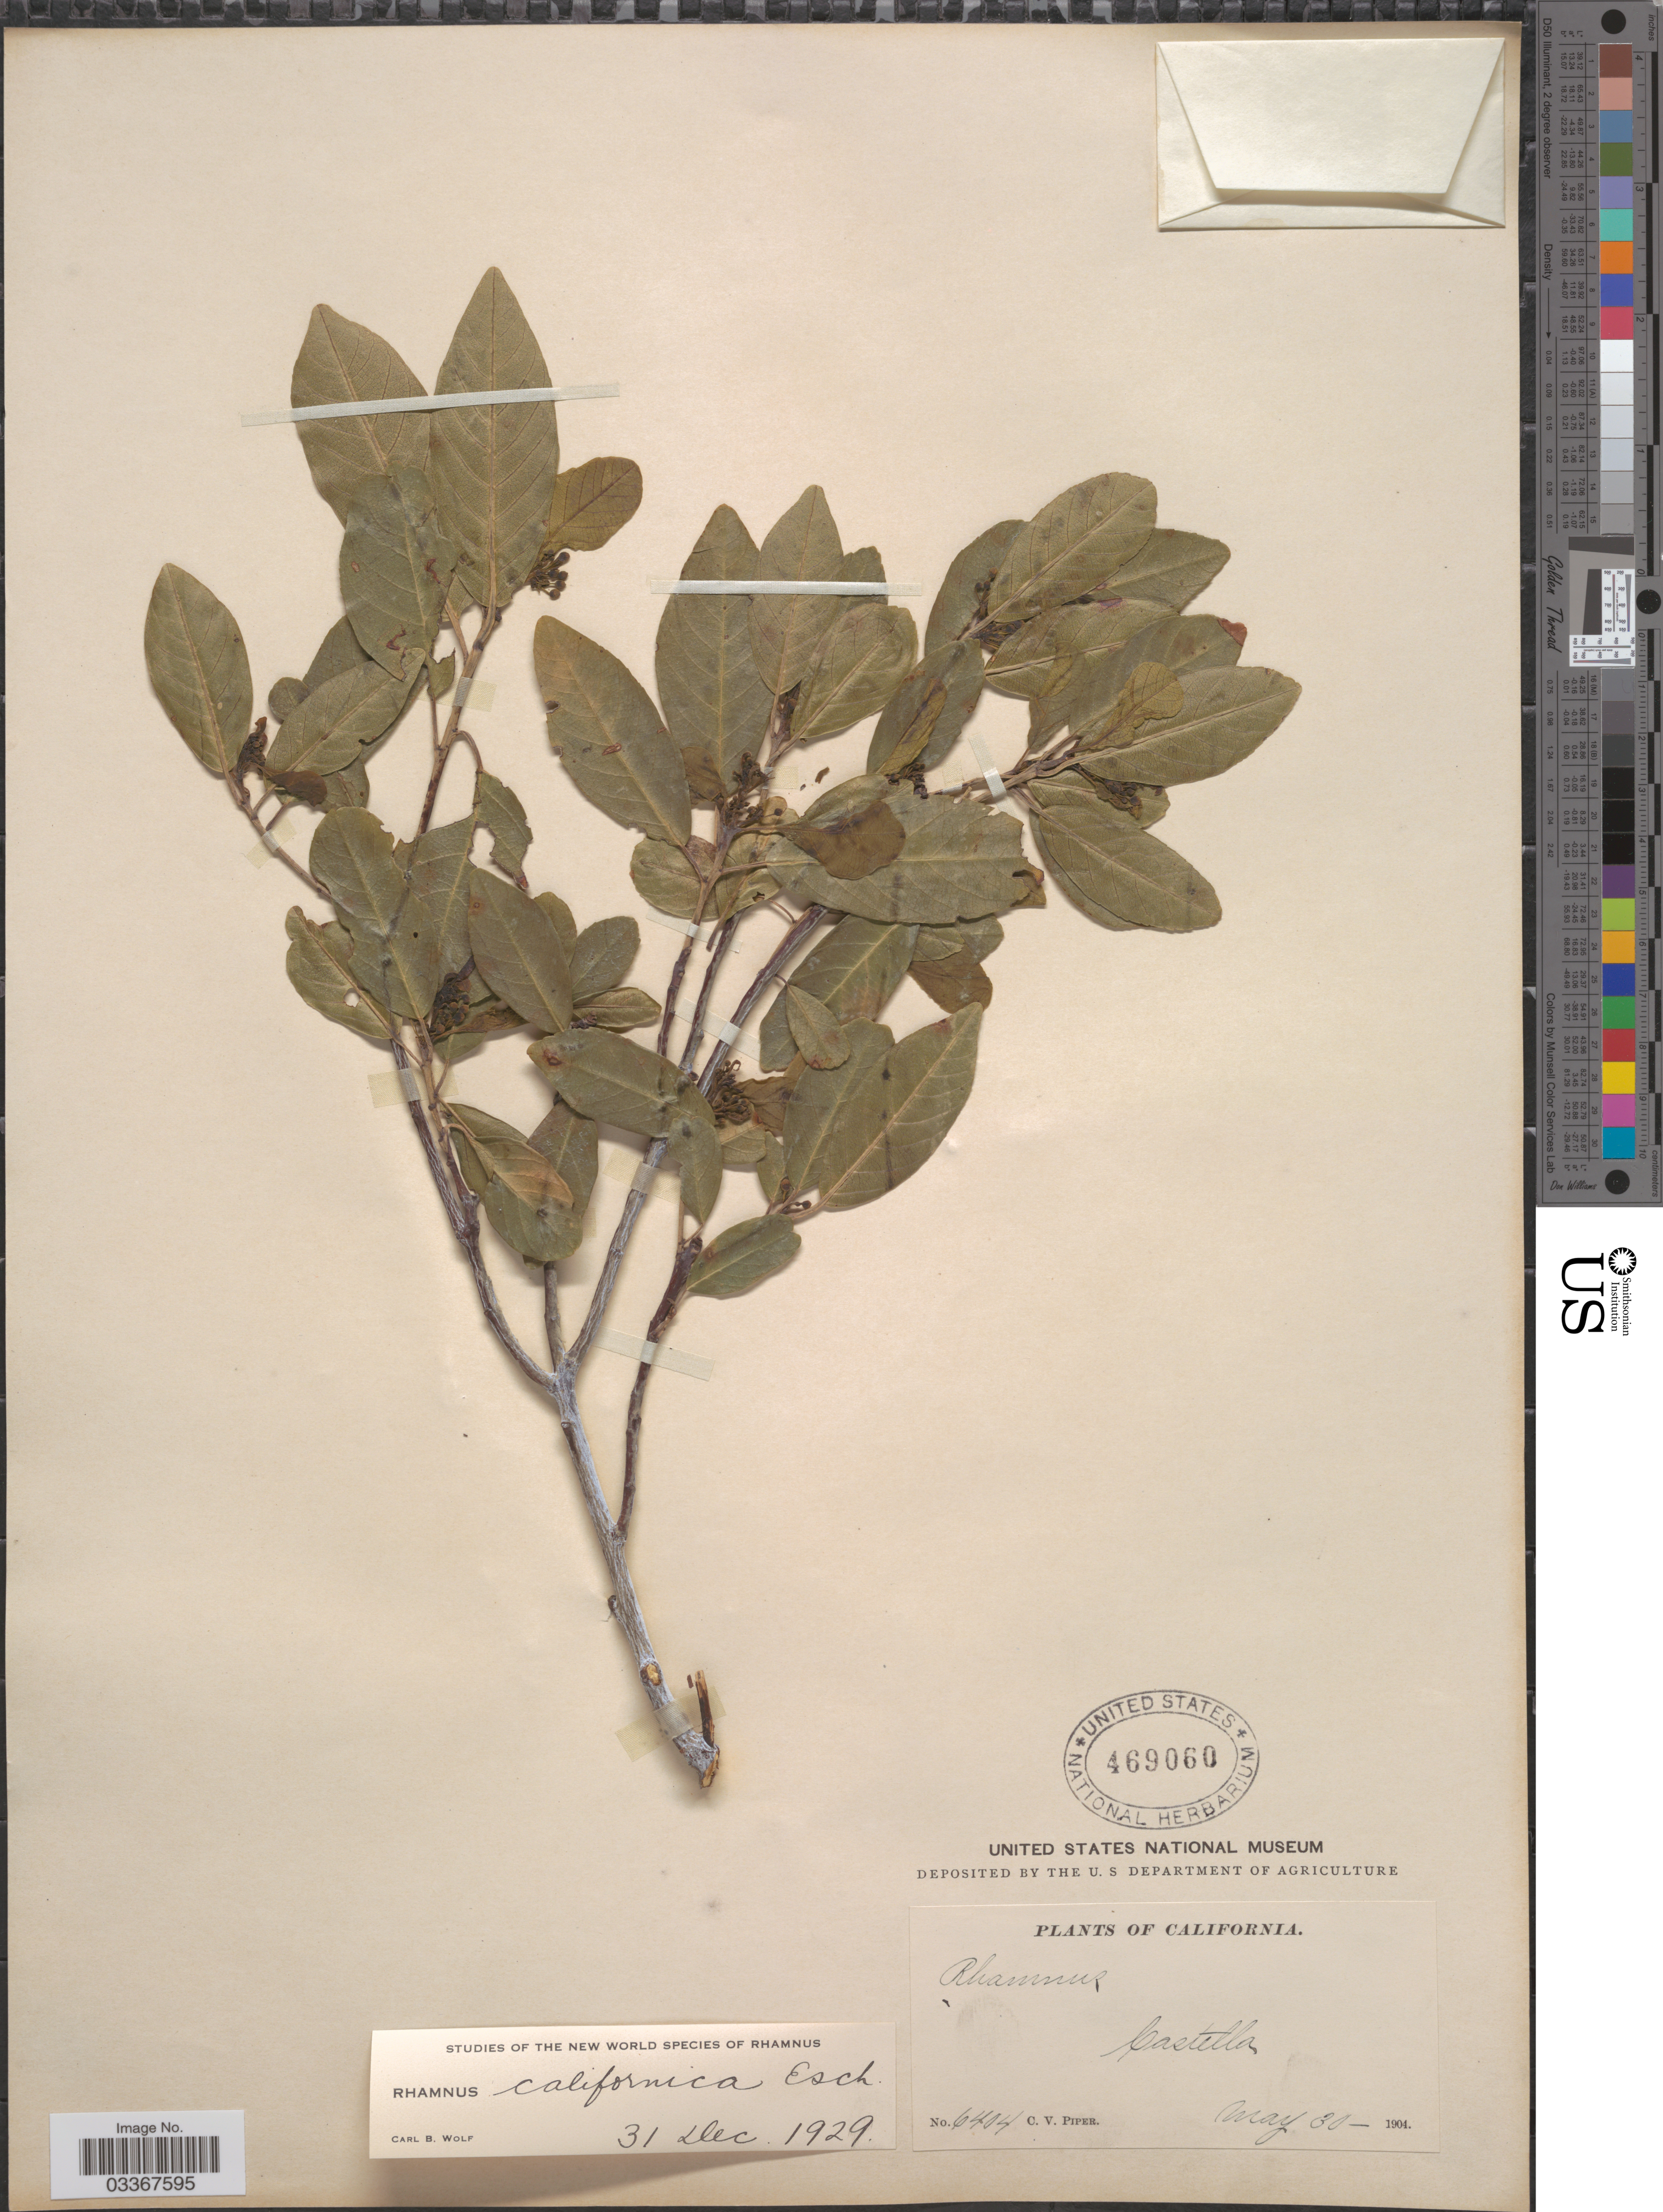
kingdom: Plantae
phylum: Tracheophyta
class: Magnoliopsida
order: Rosales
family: Rhamnaceae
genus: Frangula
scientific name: Frangula californica subsp. californica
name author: (Eschsch.) A. Gray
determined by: Strong, Mark T., (BOT), Smithsonian Institution - National Museum of Natural History (UNITED STATES)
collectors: C. V. Piper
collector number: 6404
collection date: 1904-05-30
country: United States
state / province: California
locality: Castella.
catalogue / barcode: US 469060